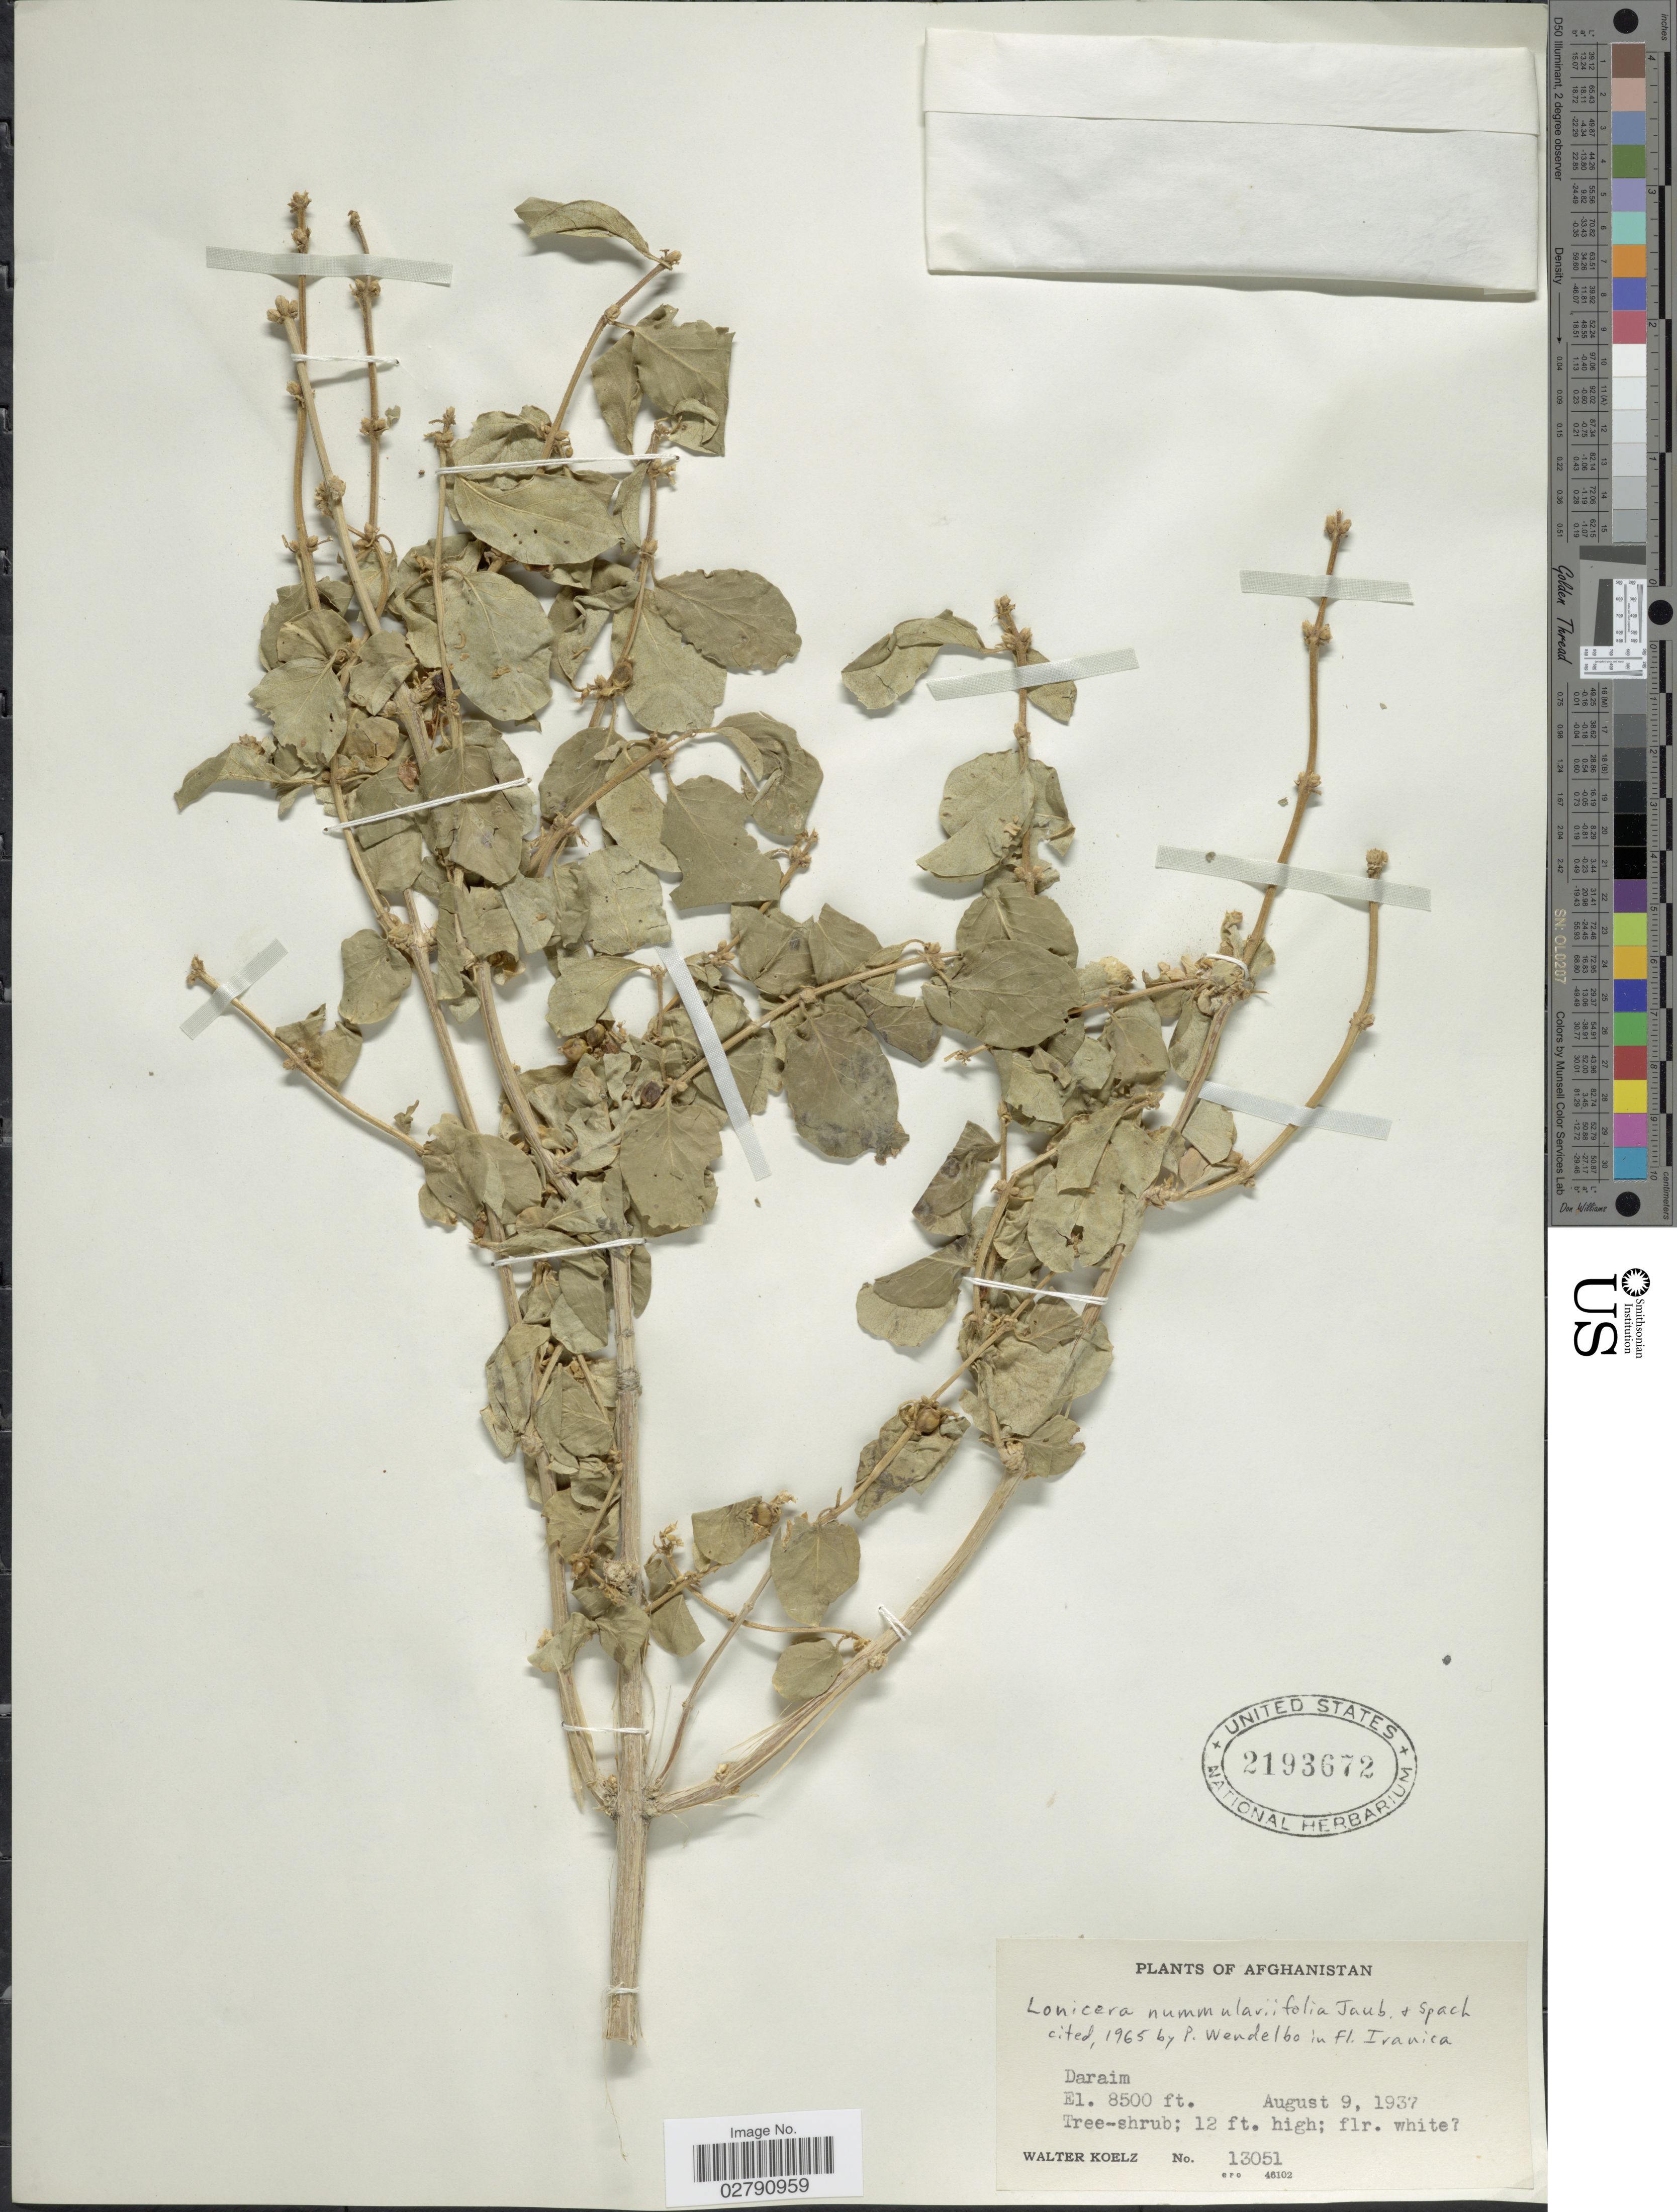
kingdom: Plantae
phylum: Tracheophyta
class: Magnoliopsida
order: Dipsacales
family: Caprifoliaceae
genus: Lonicera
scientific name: Lonicera nummulariifolia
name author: Jaub. & Spach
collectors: W. N. Koelz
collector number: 13051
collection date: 1937-08-09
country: Afghanistan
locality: Daraim.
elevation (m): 2591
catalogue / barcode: US 2193672